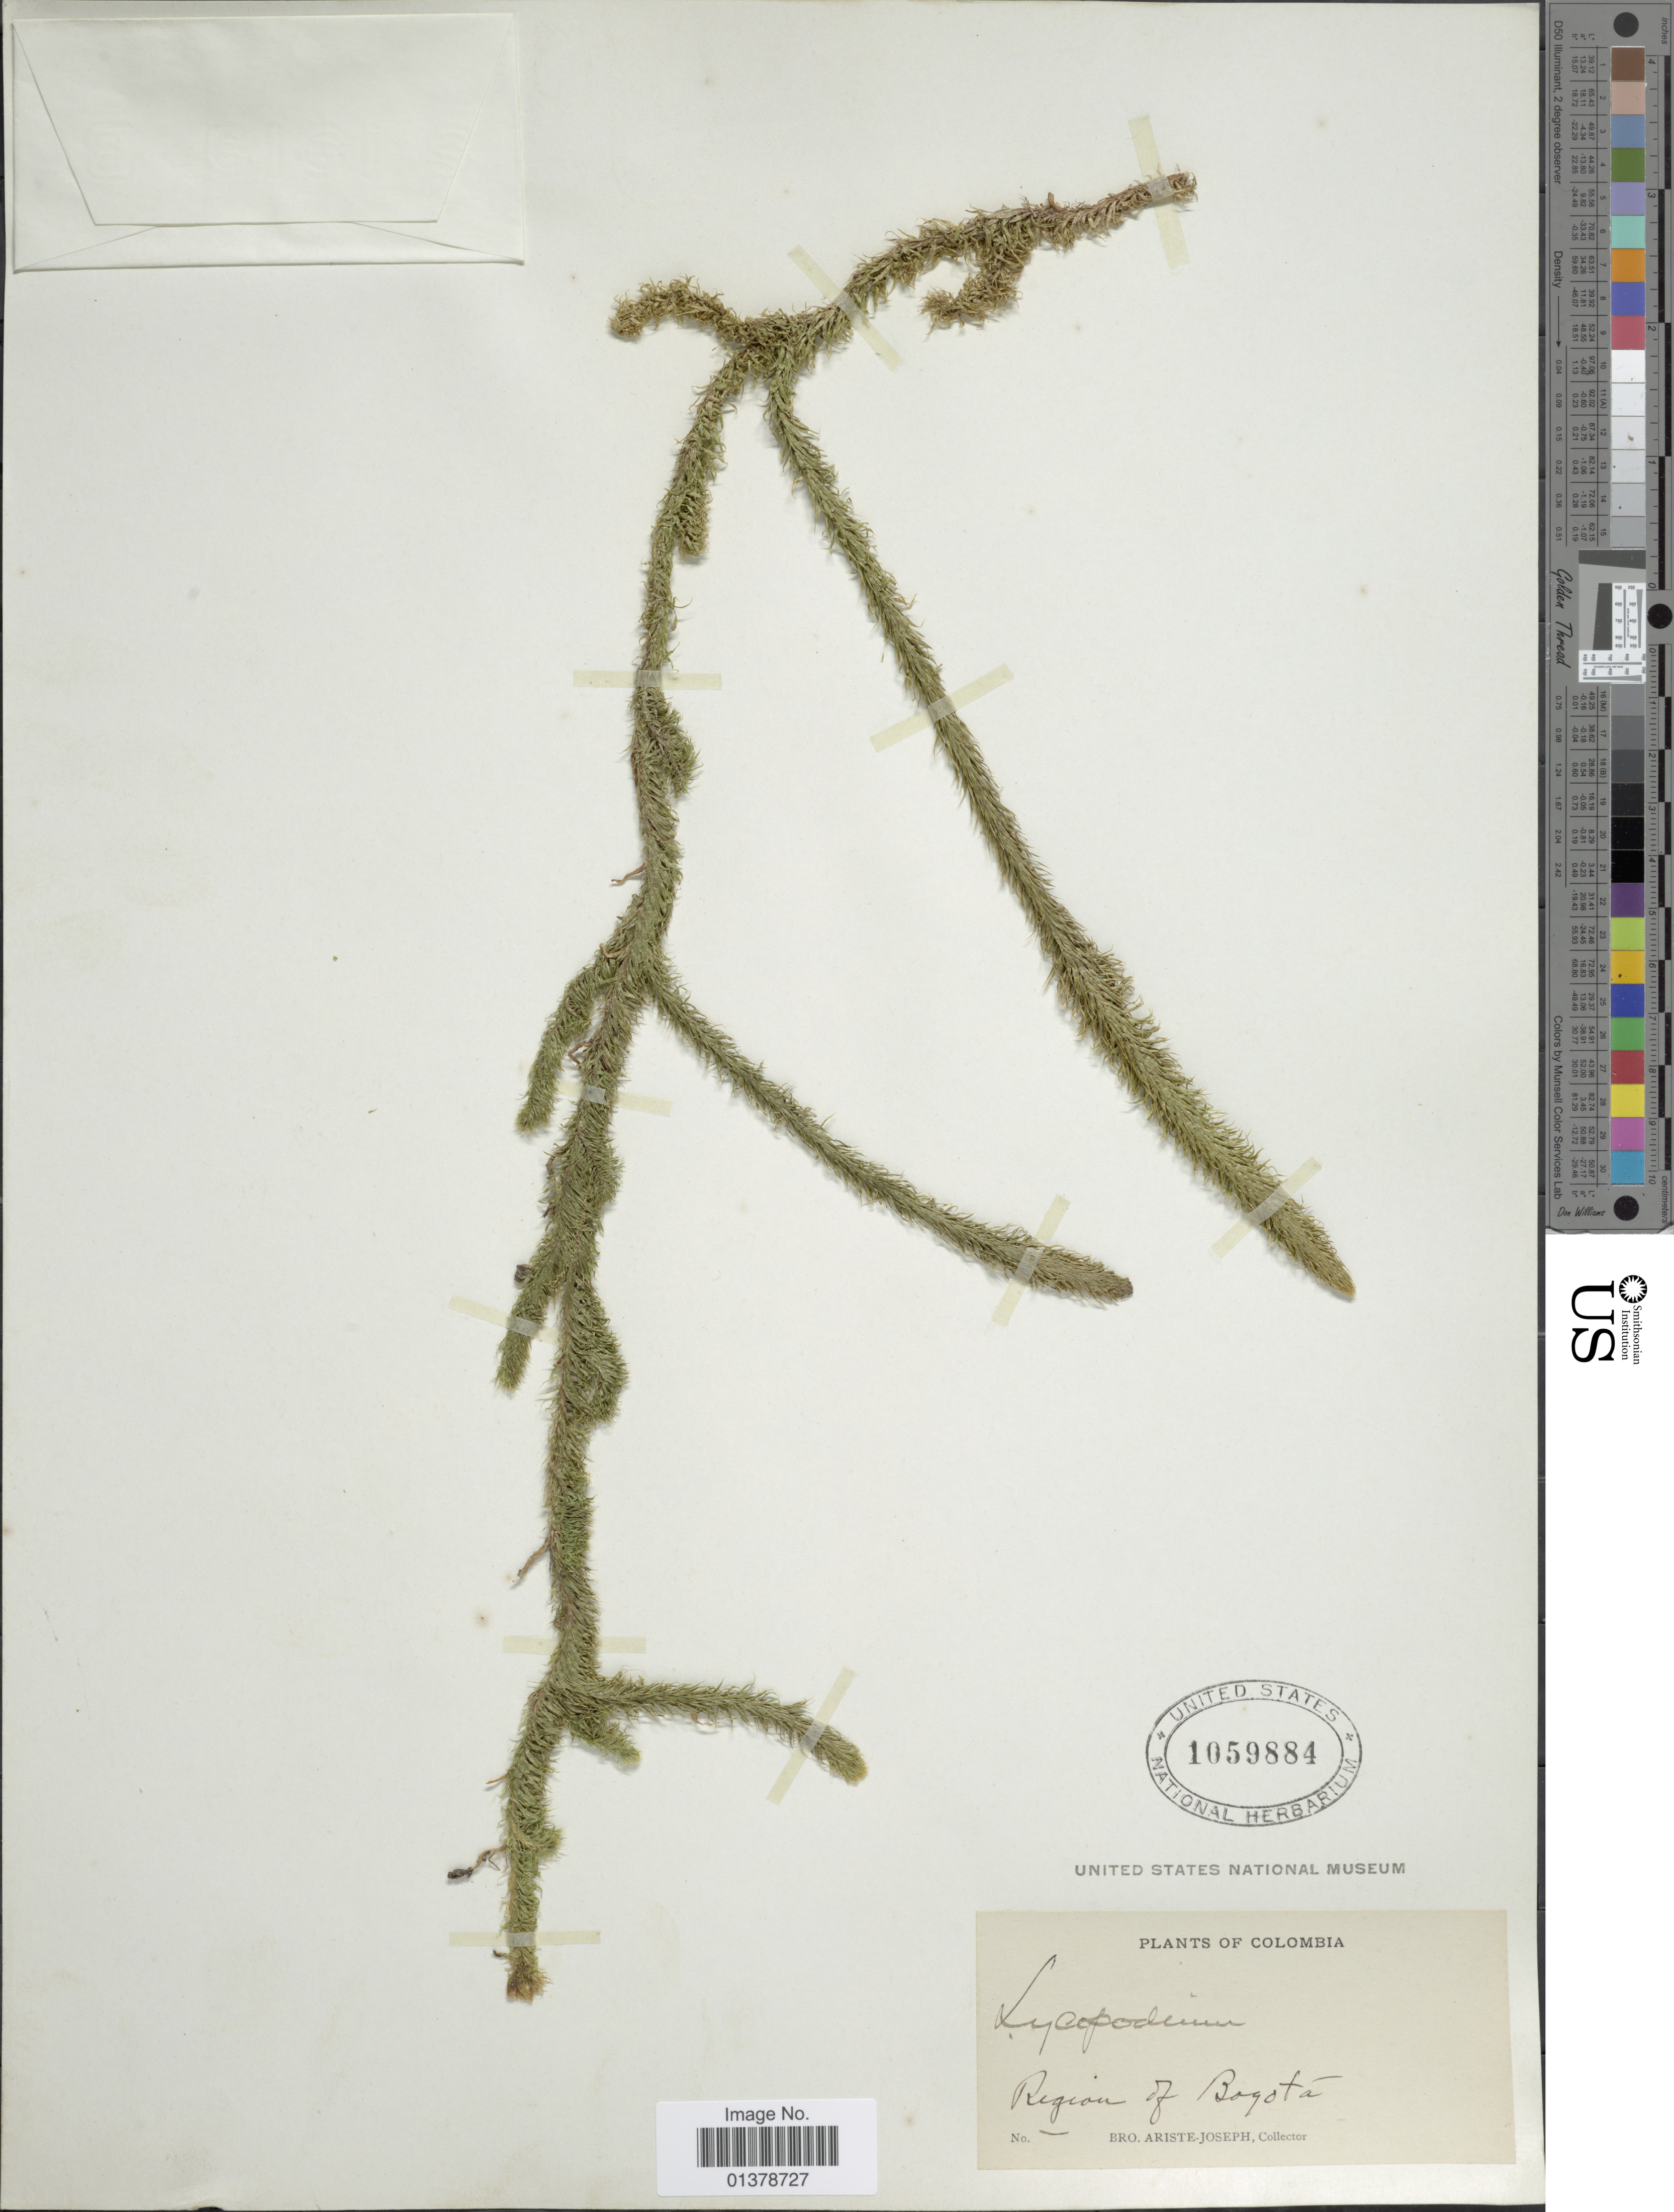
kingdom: Plantae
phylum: Tracheophyta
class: Lycopodiopsida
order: Lycopodiales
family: Lycopodiaceae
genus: Lycopodiella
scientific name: Lycopodiella alopecuroides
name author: (L.) Cranfill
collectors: Bro. Ariste-Joseph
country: Colombia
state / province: Bogota D.C.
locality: Region of Bogota.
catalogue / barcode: US 1059884